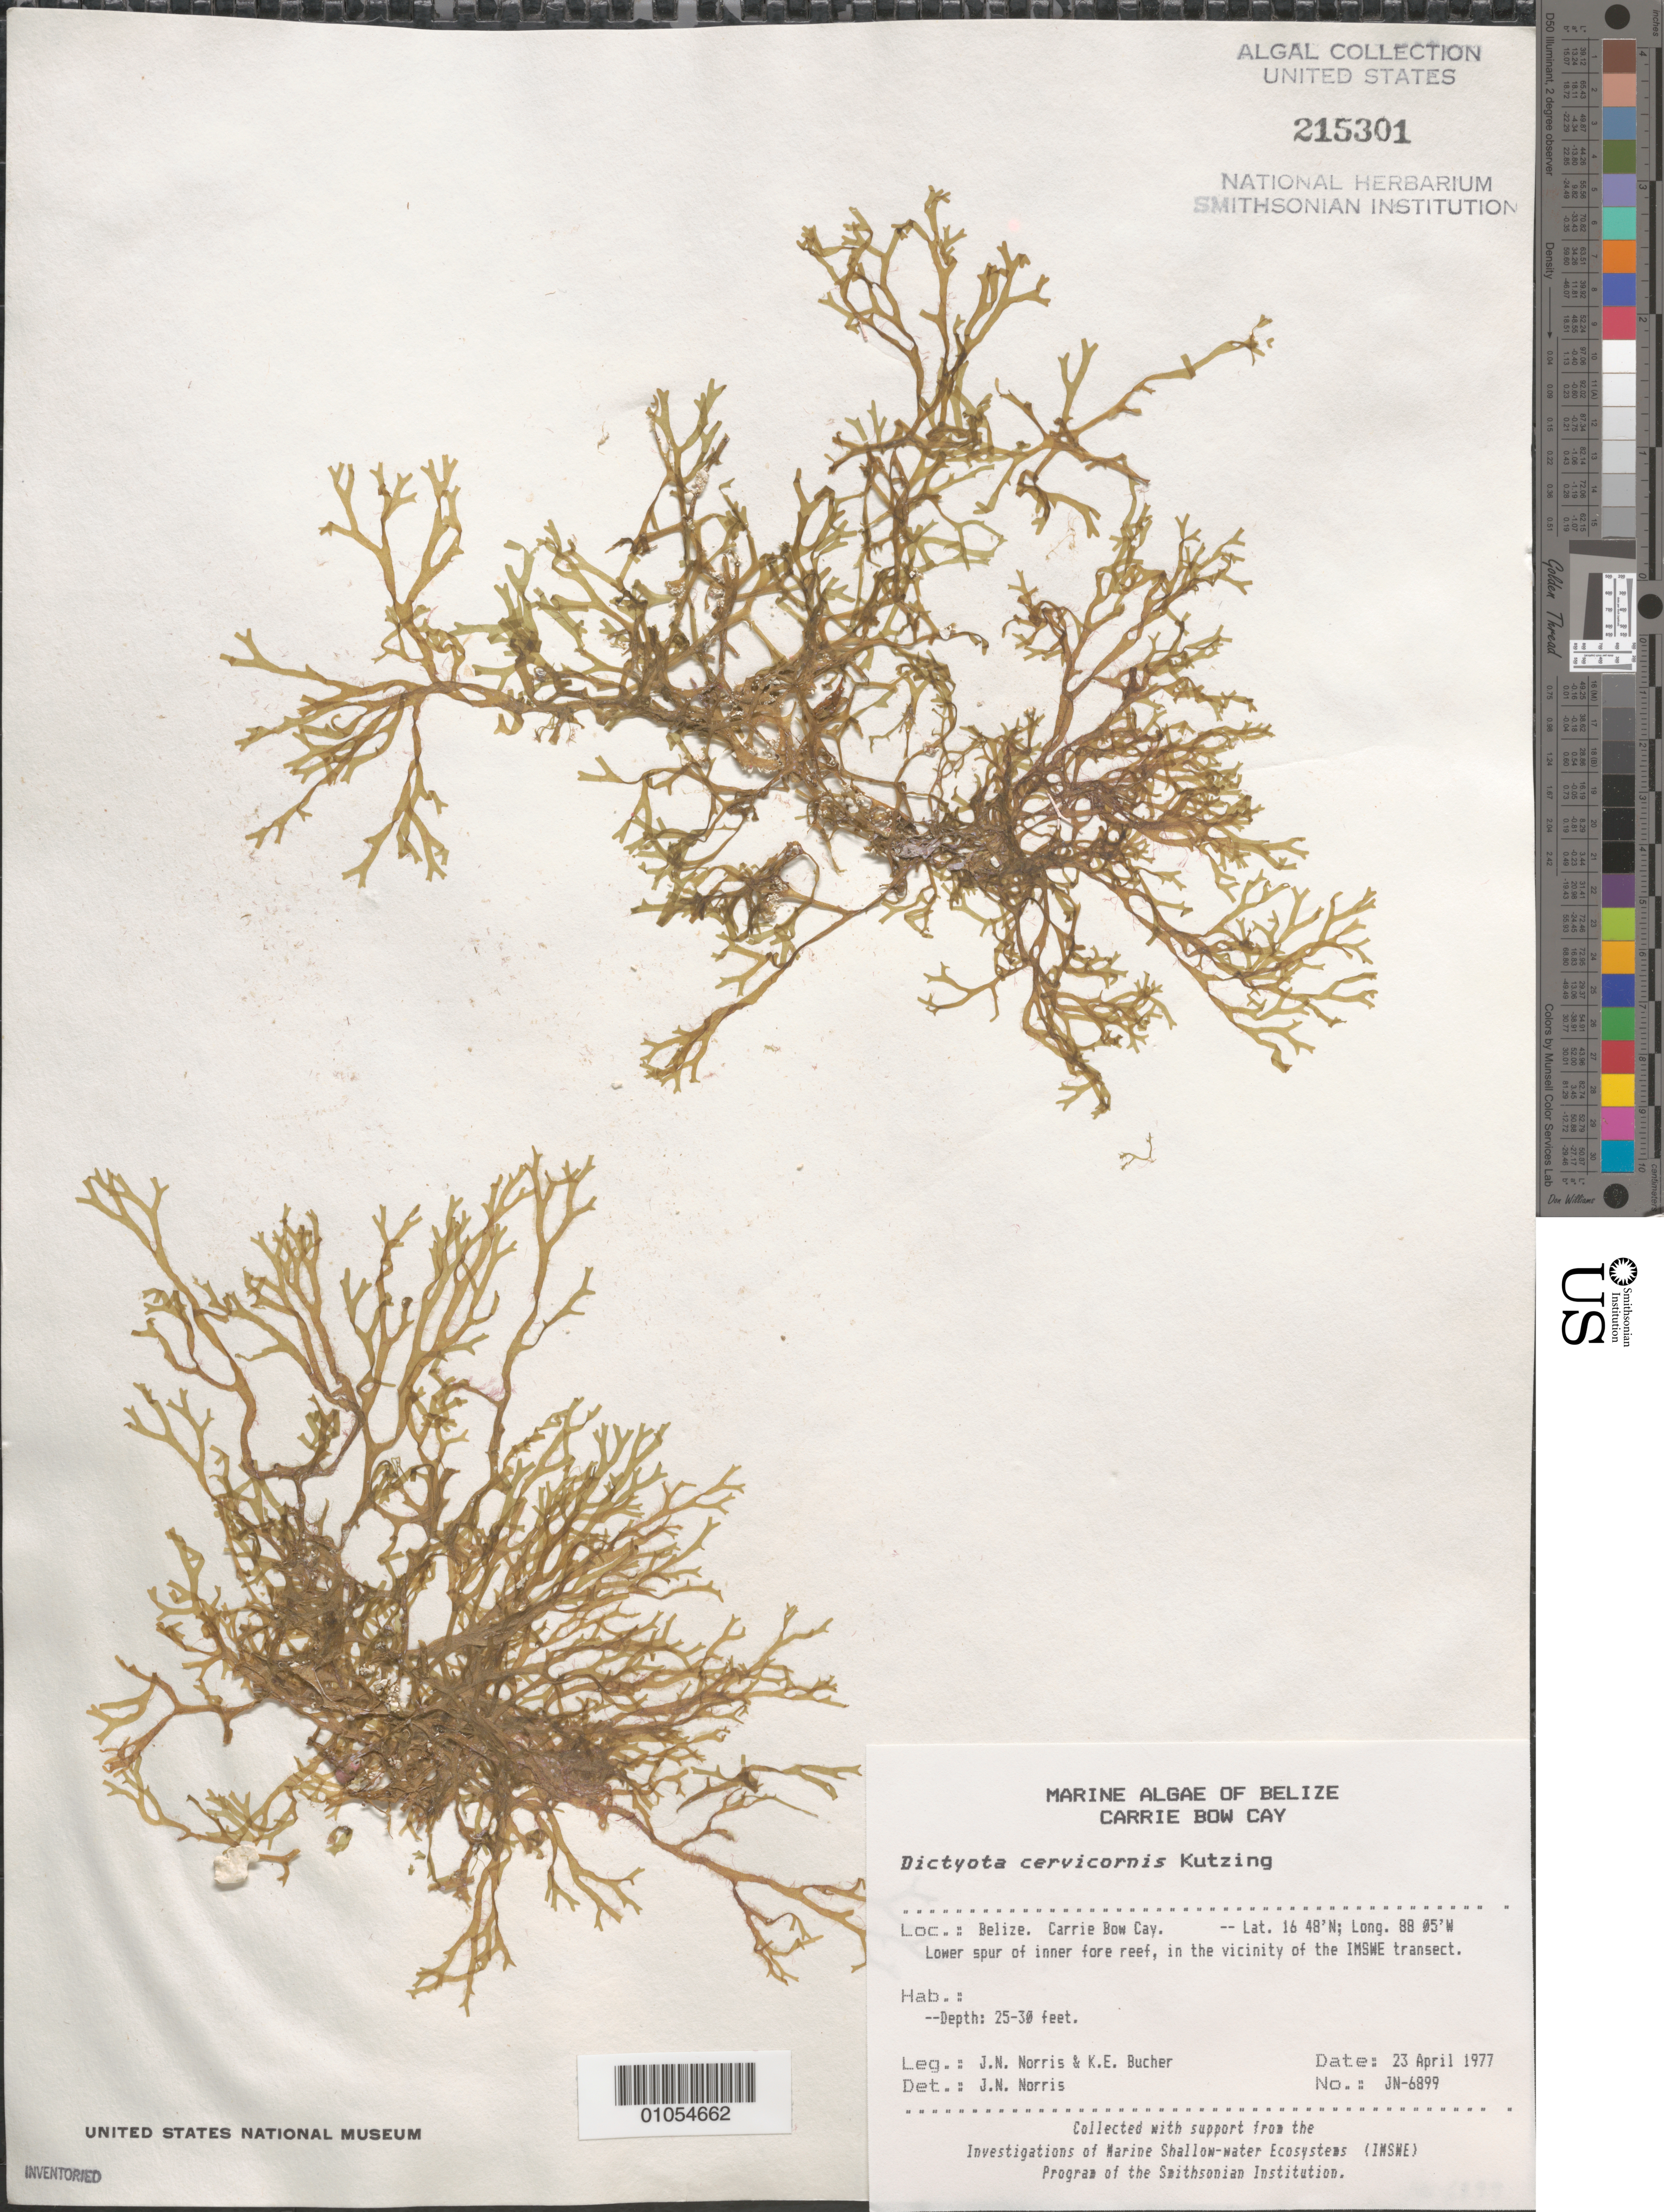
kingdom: Chromista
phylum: Ochrophyta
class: Phaeophyceae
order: Dictyotales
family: Dictyotaceae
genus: Dictyota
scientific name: Dictyota cervicornis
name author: Kütz.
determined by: Norris, James N.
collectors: J. N. Norris & K. E. Bucher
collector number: JN-6899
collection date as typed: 23 Apr 1977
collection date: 1977-04-23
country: Belize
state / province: Stann Creek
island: Carrie Bow Cay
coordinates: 16 48'N, 88 05'W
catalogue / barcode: US 215301